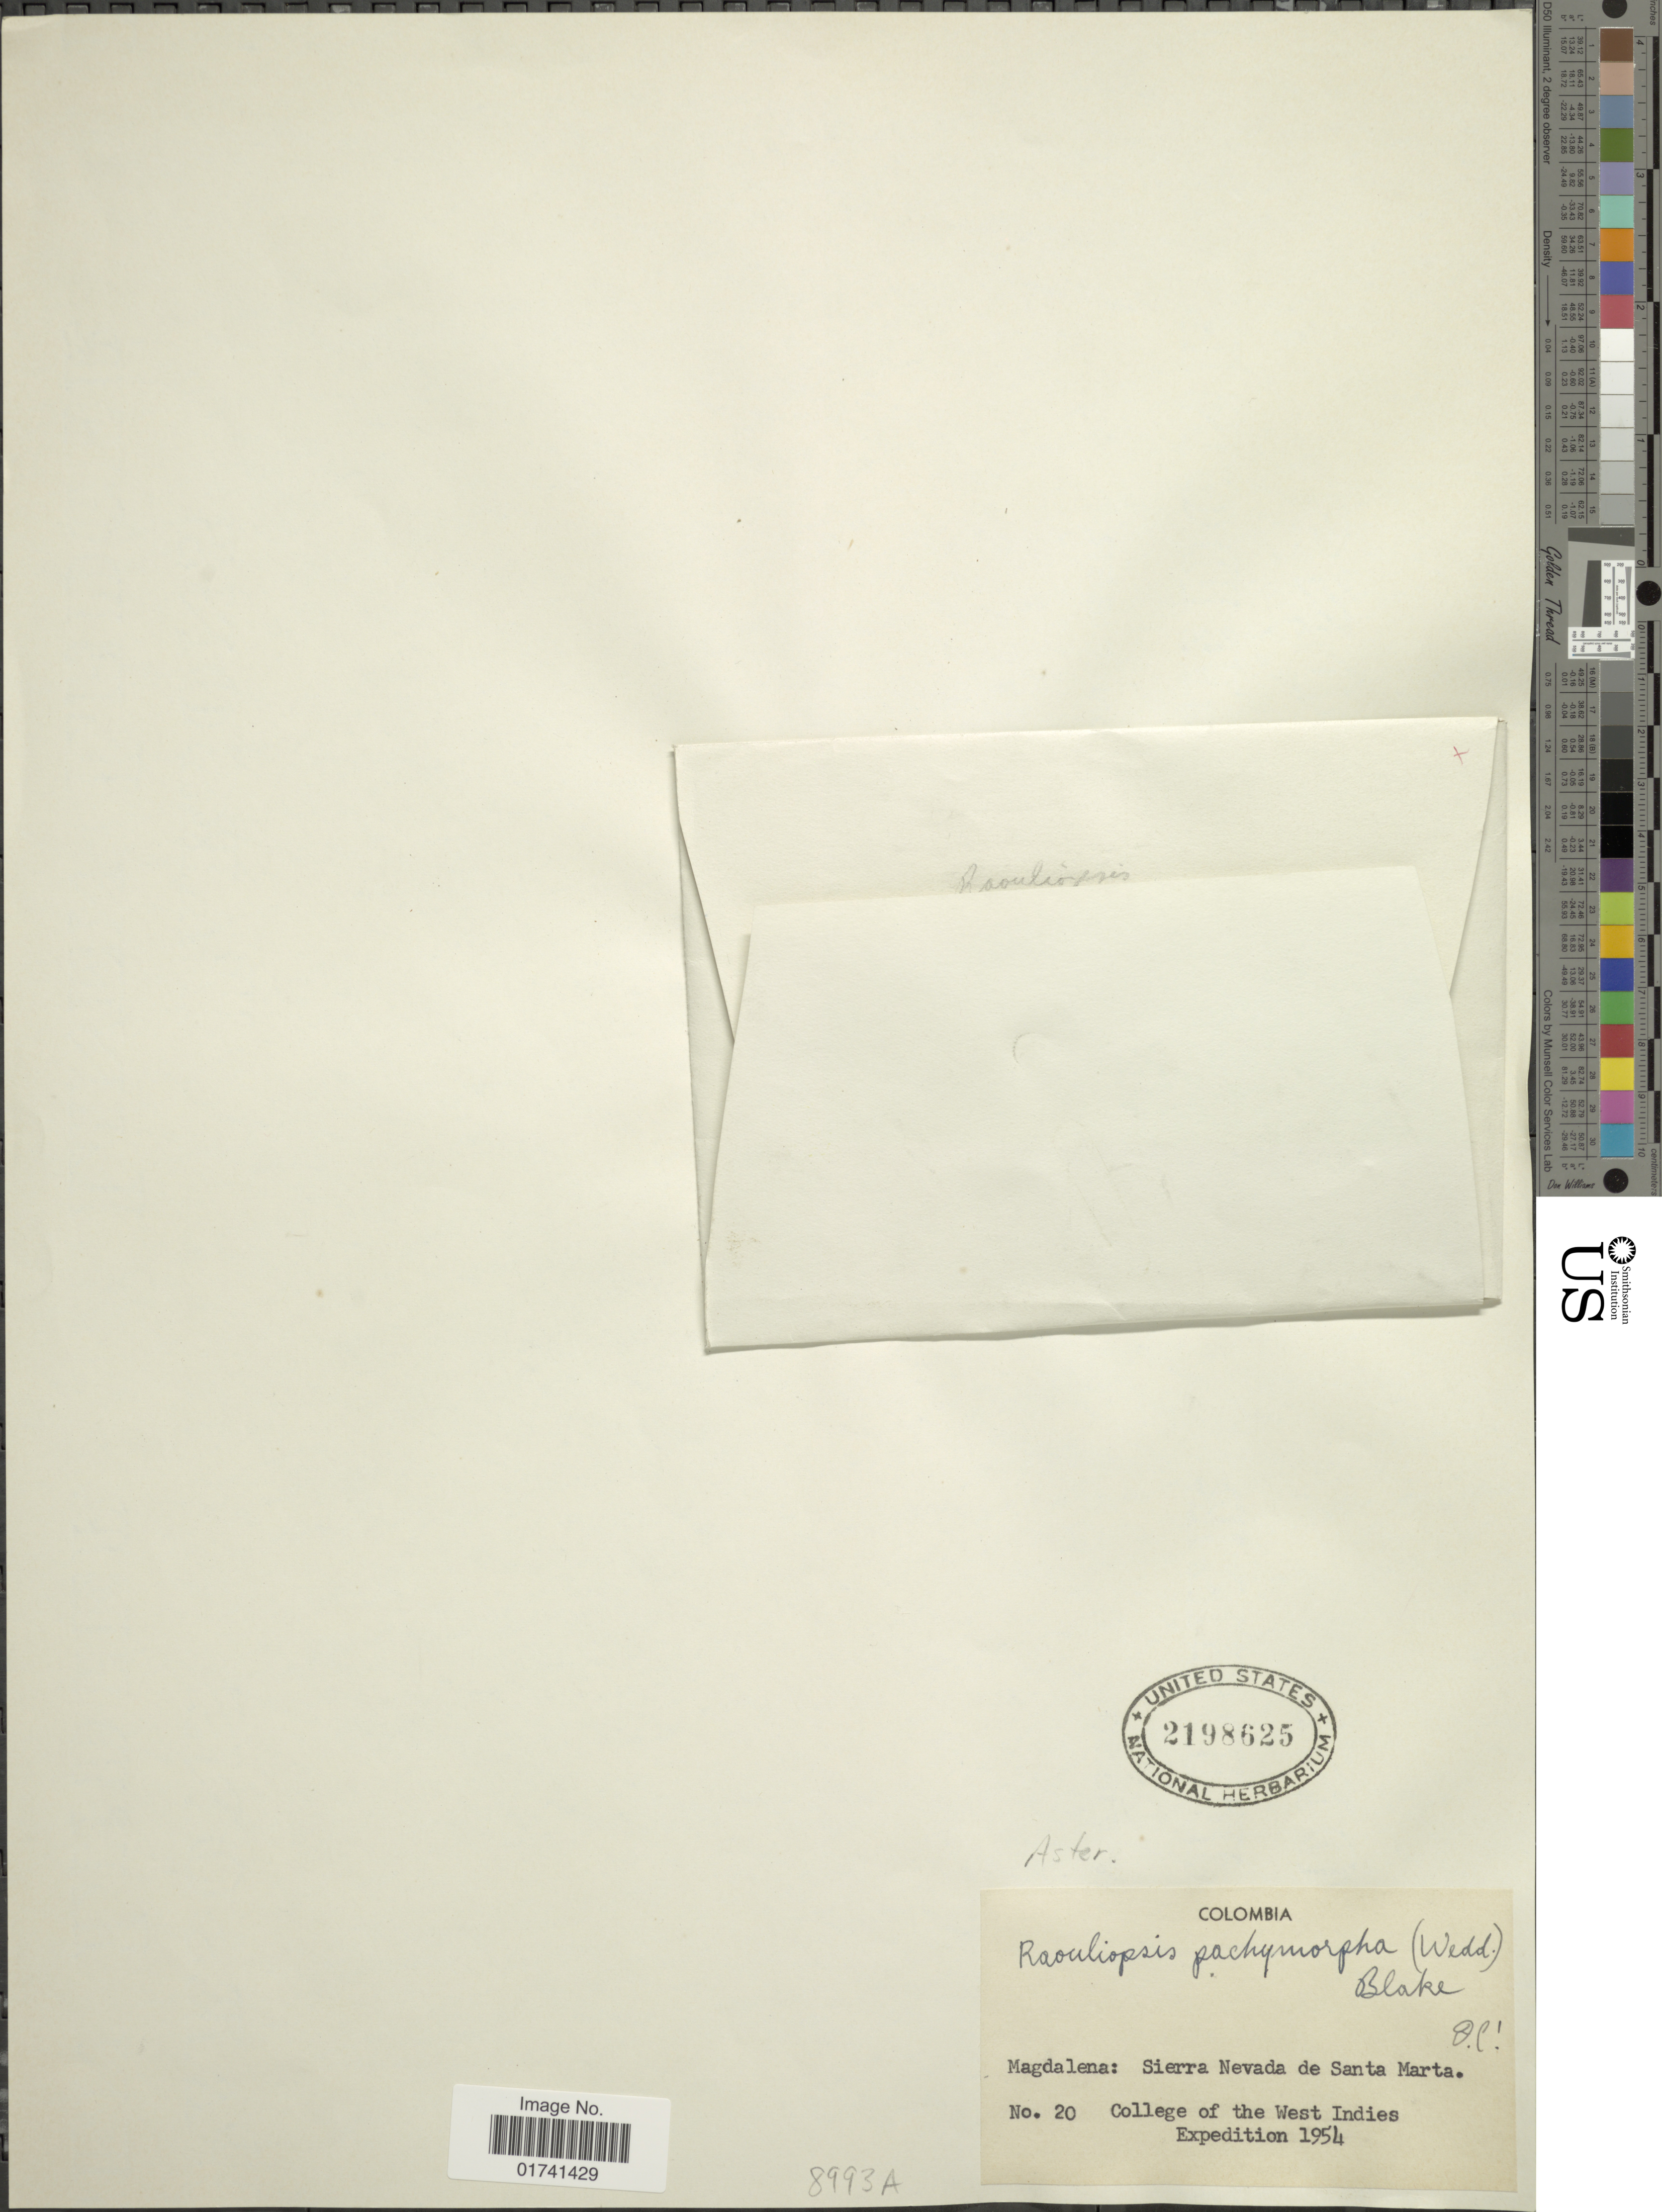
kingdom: Plantae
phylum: Tracheophyta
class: Magnoliopsida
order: Asterales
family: Asteraceae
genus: Raouliopsis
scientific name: Raouliopsis pachymorpha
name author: (Wedd.) S.F. Blake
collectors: College of the West Indies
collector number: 20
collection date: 1954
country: Colombia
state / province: Magdalena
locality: Sierra Nevada de Santa Marta.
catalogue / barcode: US 2198625